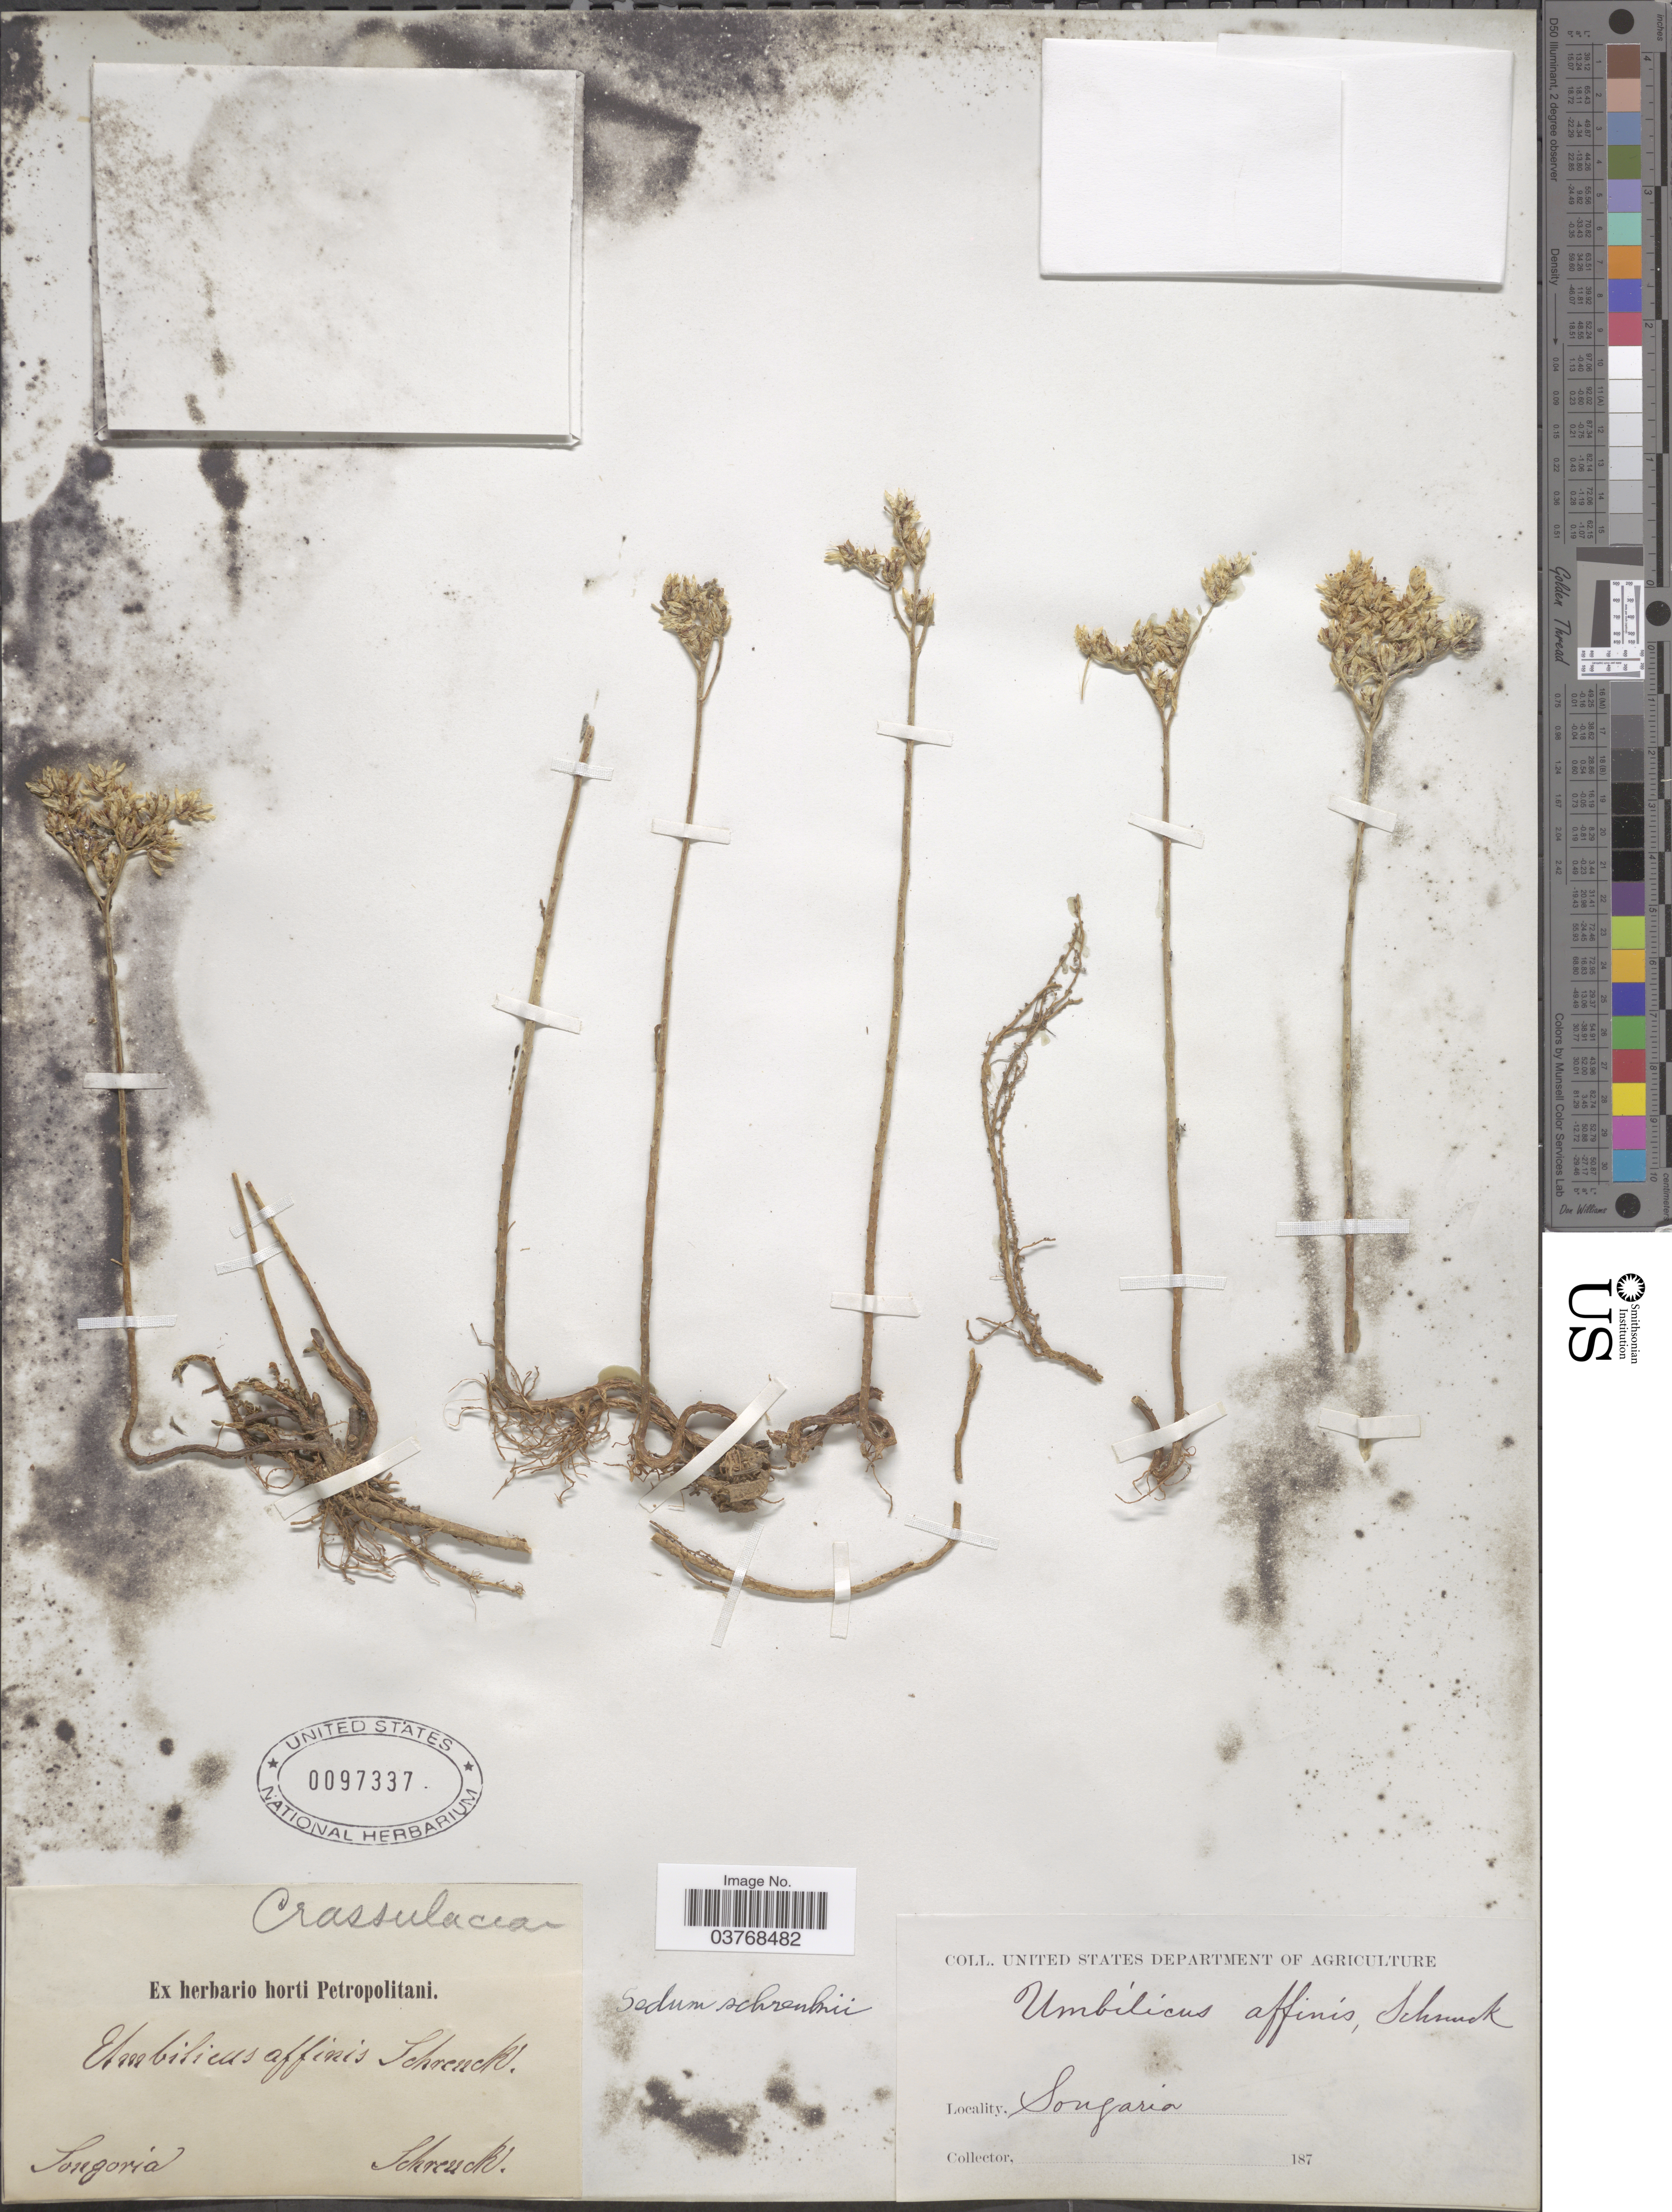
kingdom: Plantae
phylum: Tracheophyta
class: Magnoliopsida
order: Saxifragales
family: Crassulaceae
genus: Petrosedum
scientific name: Petrosedum affine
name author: (Schrenk) A. Berger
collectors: A.G. Schrenk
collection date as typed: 187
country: China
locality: Songaria.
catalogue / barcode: US 97337